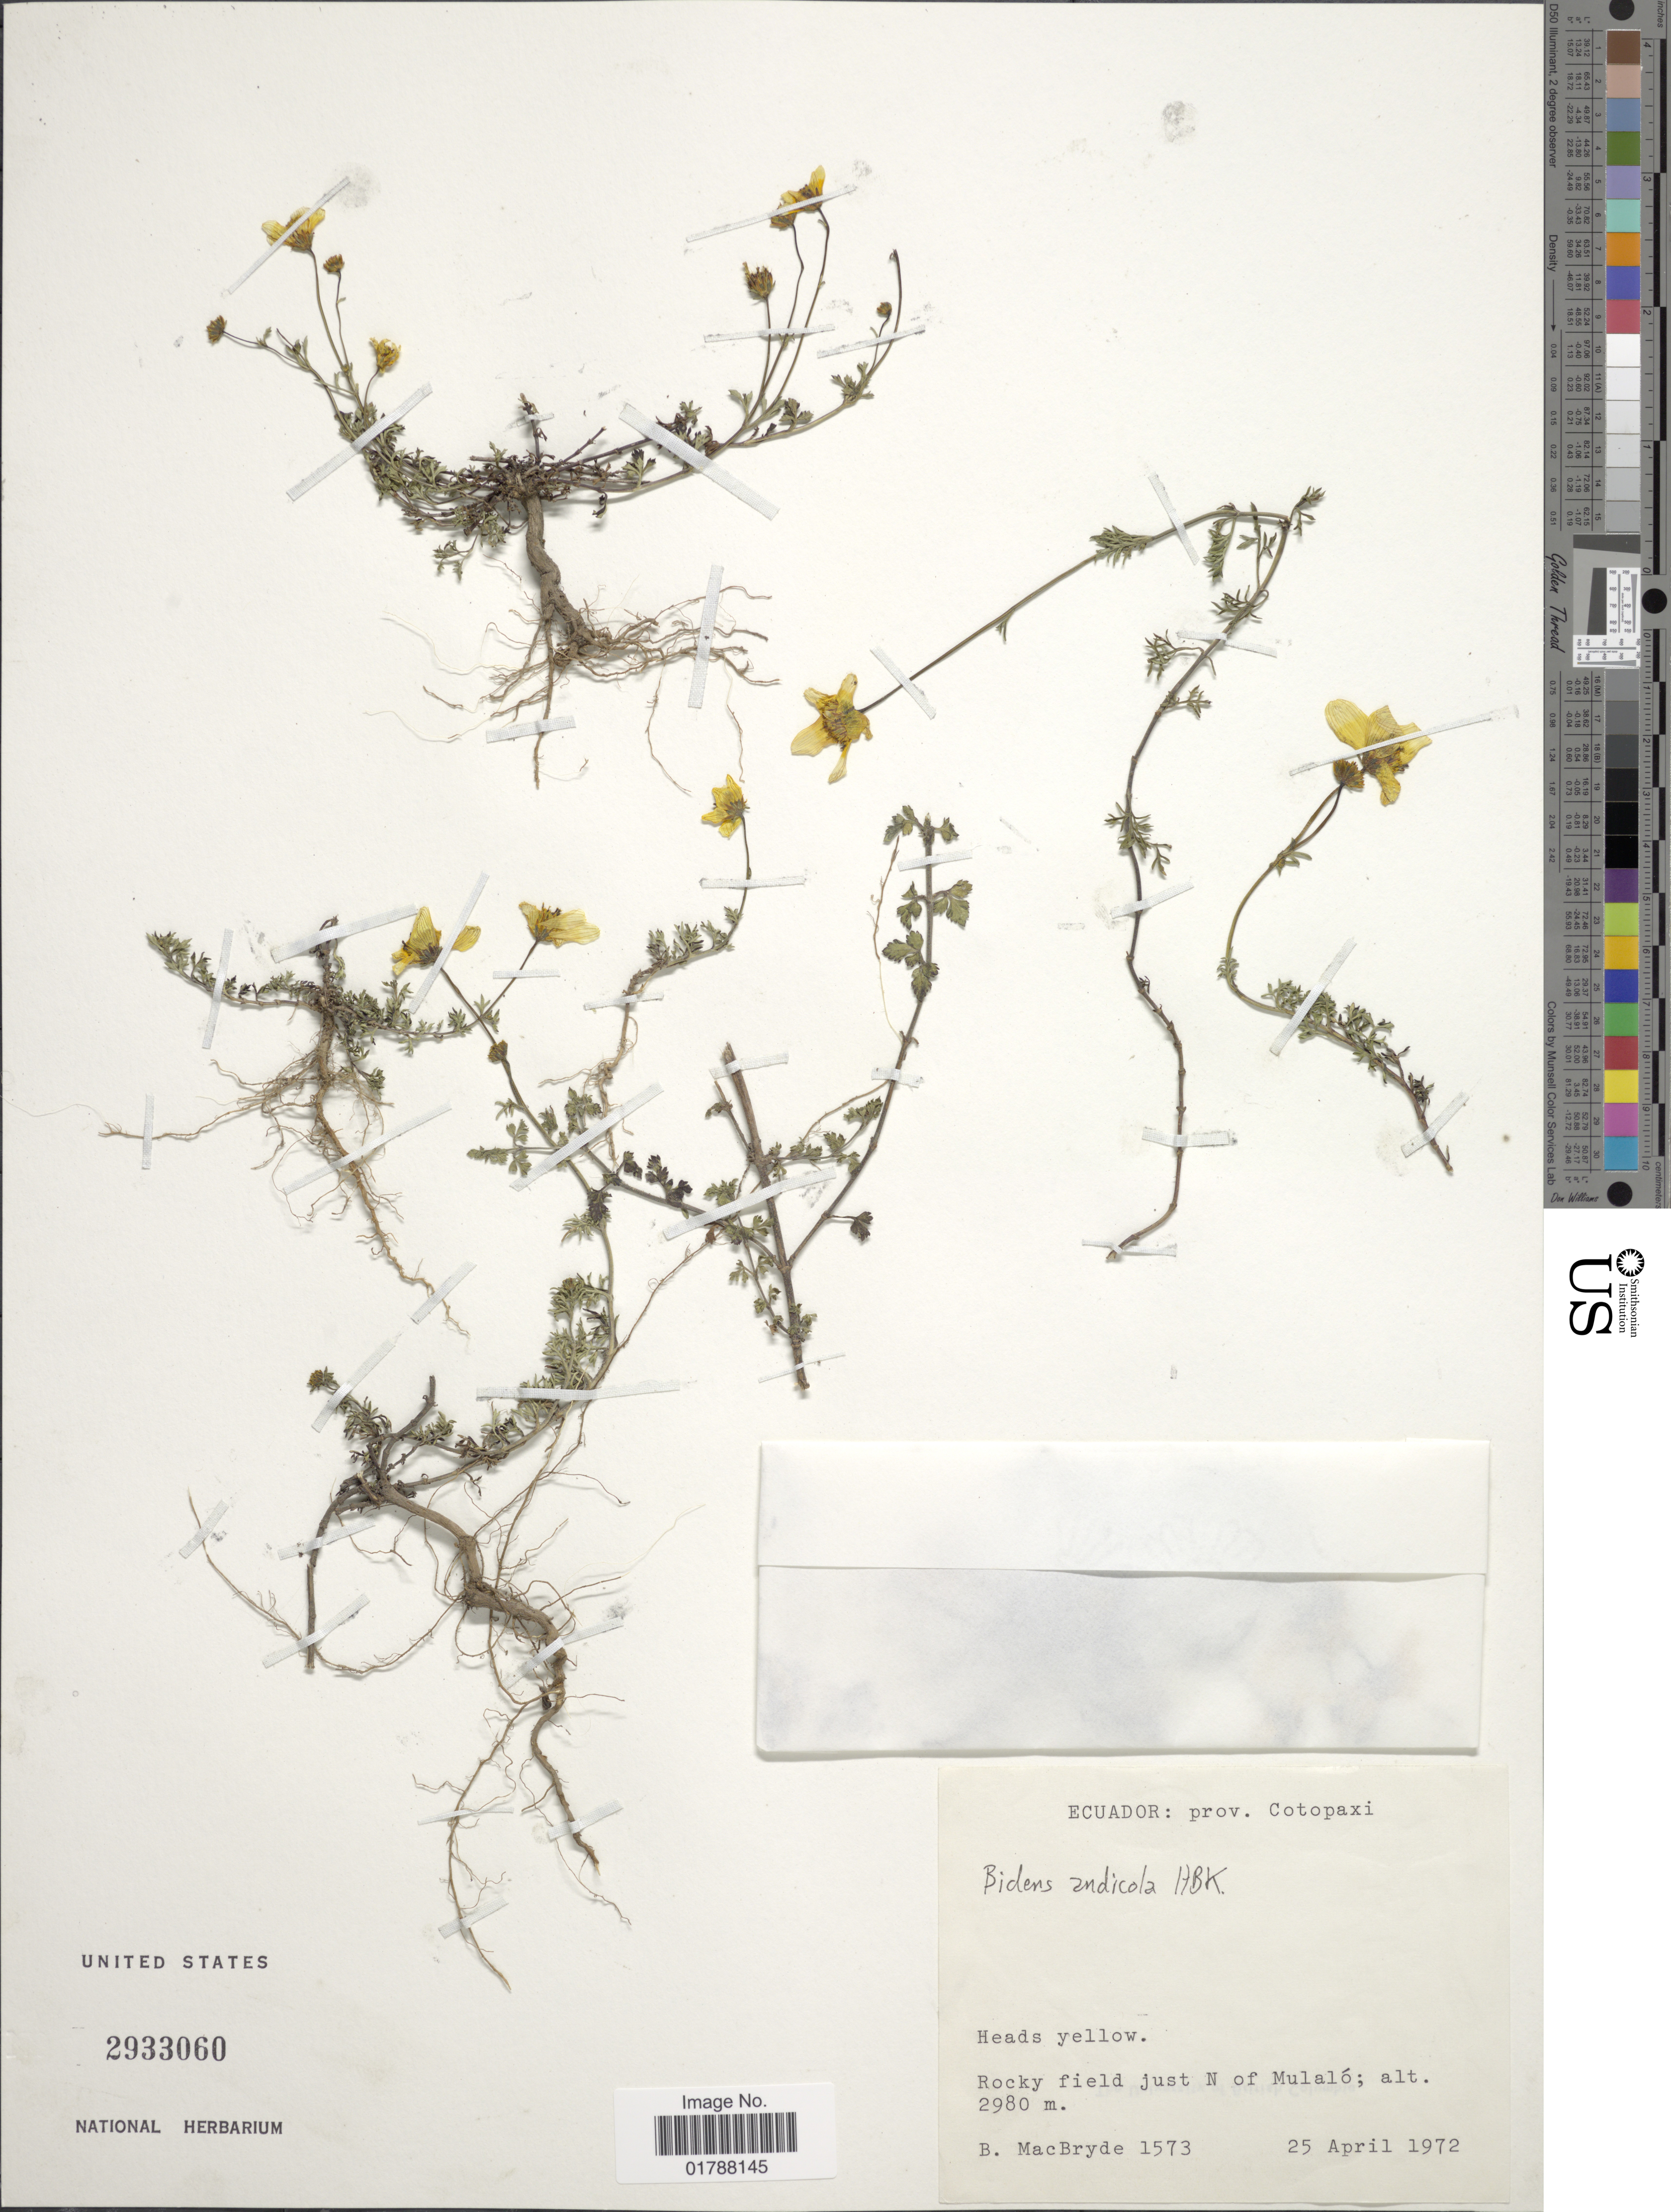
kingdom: Plantae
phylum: Tracheophyta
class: Magnoliopsida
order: Asterales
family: Asteraceae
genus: Bidens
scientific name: Bidens andicola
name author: Kunth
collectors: B. MacBryde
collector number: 1573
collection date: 1972-04-25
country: Ecuador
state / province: Cotopaxi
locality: Prov. Cotopaxi, Rocky fields just N of Mulalo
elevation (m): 2980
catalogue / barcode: US 2933060